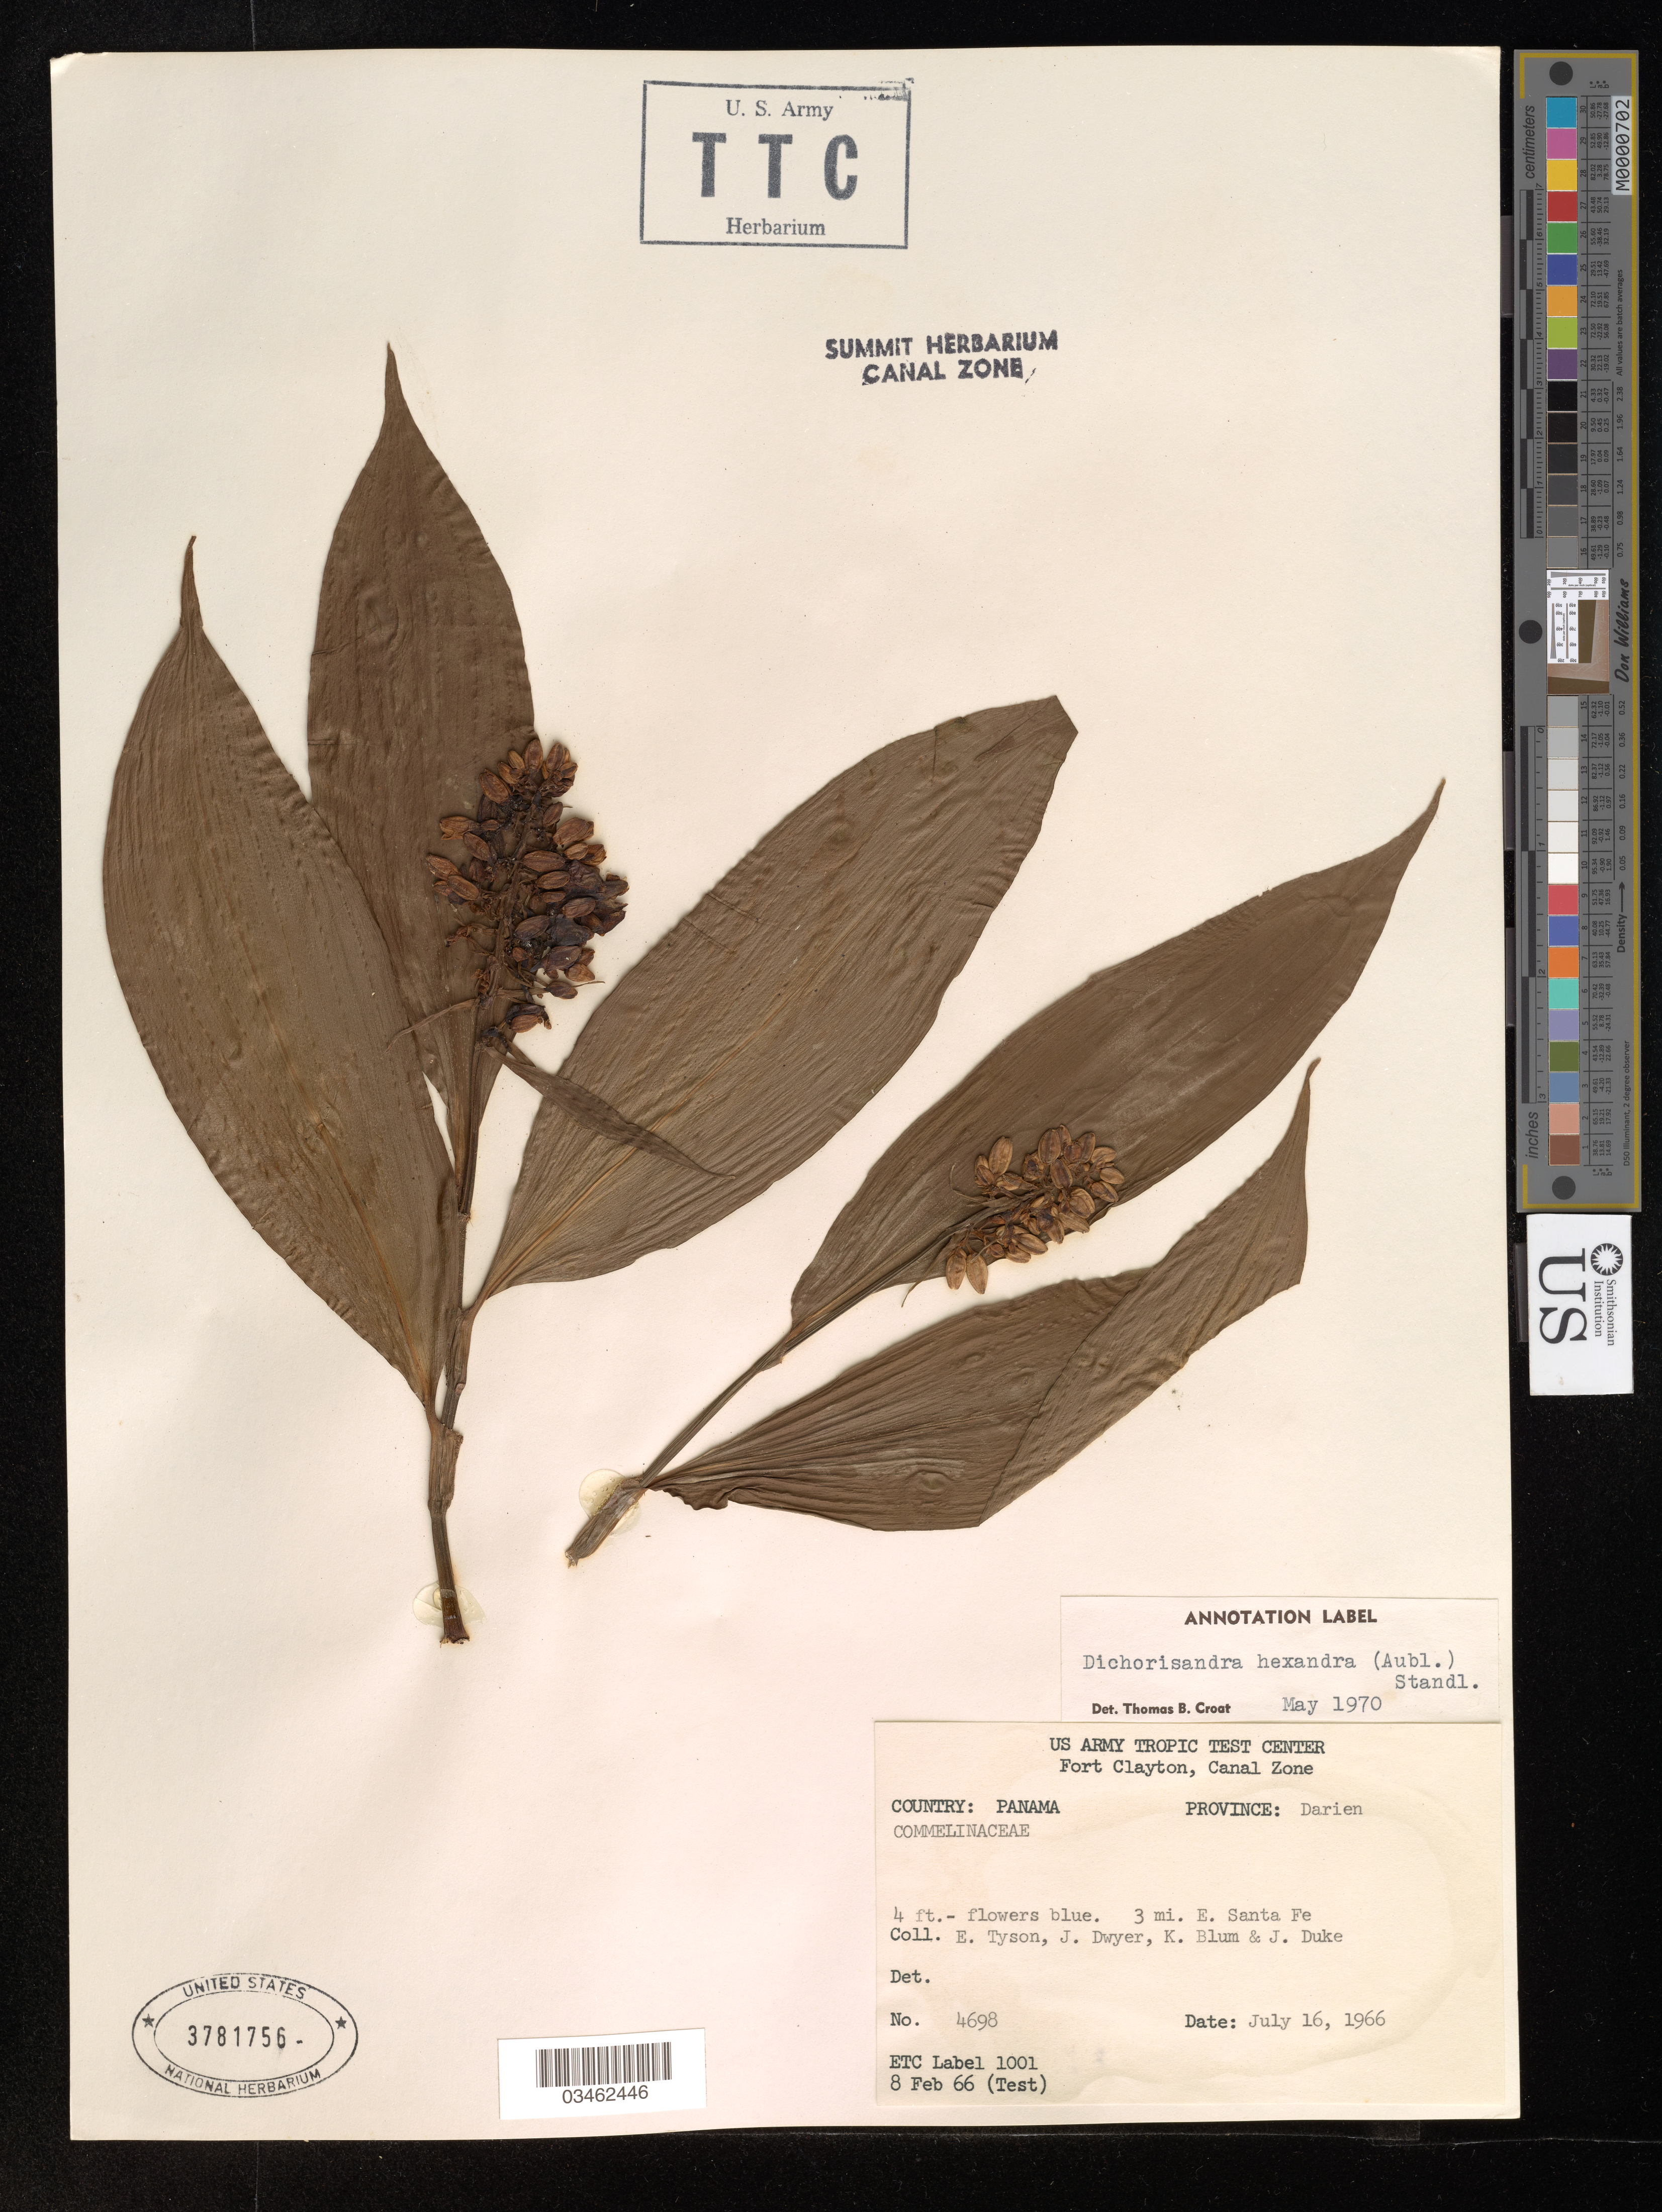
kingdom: Plantae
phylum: Tracheophyta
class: Liliopsida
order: Commelinales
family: Commelinaceae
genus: Dichorisandra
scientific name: Dichorisandra hexandra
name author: (Aubl.) Standl.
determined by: Croat, Thomas B., Missouri Botanical Garden (MO)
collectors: E. Tyson, J. Dwyer, K. Blum & J. Duke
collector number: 4698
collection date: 1966-07-16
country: Panama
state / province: Darien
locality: Fort Clayton, Canal Zone. 3 mi. E. Santa Fe.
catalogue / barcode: US 3781756